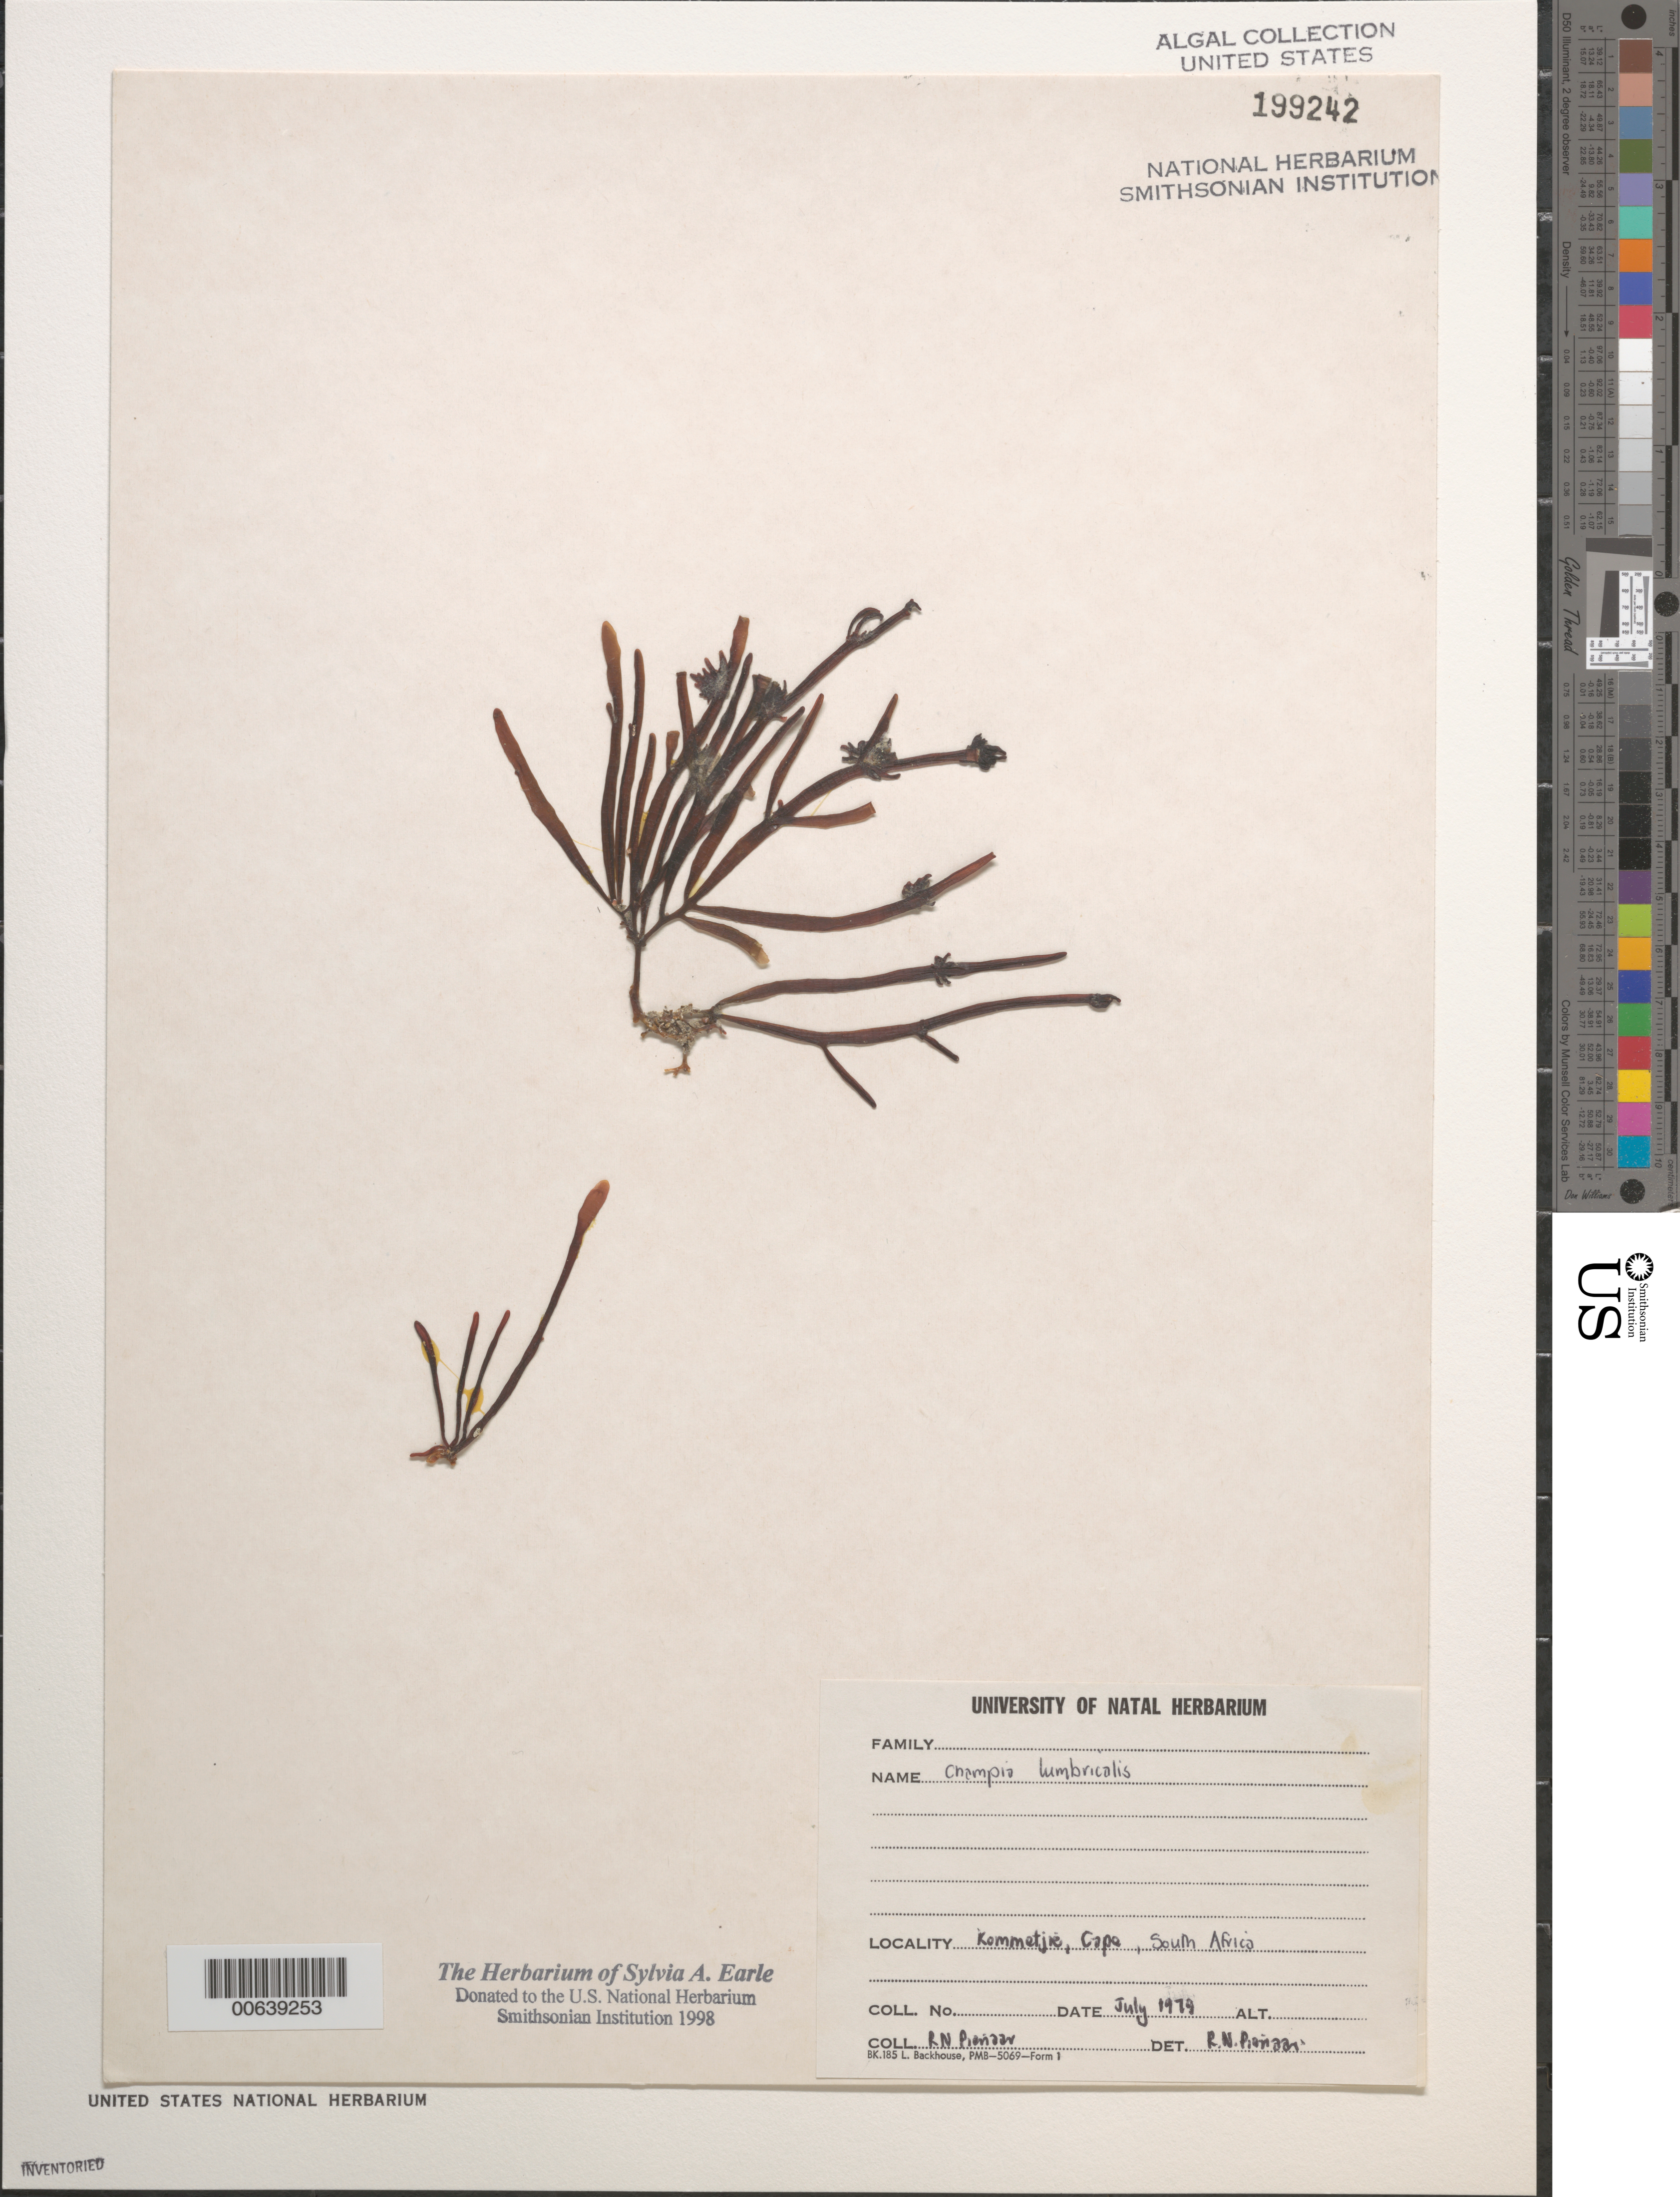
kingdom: Plantae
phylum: Rhodophyta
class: Florideophyceae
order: Rhodymeniales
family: Champiaceae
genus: Champia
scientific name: Champia lumbricalis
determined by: Pienaar, R. N.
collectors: R. Pienaar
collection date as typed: Jul 1979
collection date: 1979-07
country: South Africa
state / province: Western Cape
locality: Kommetjie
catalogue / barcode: US 199242